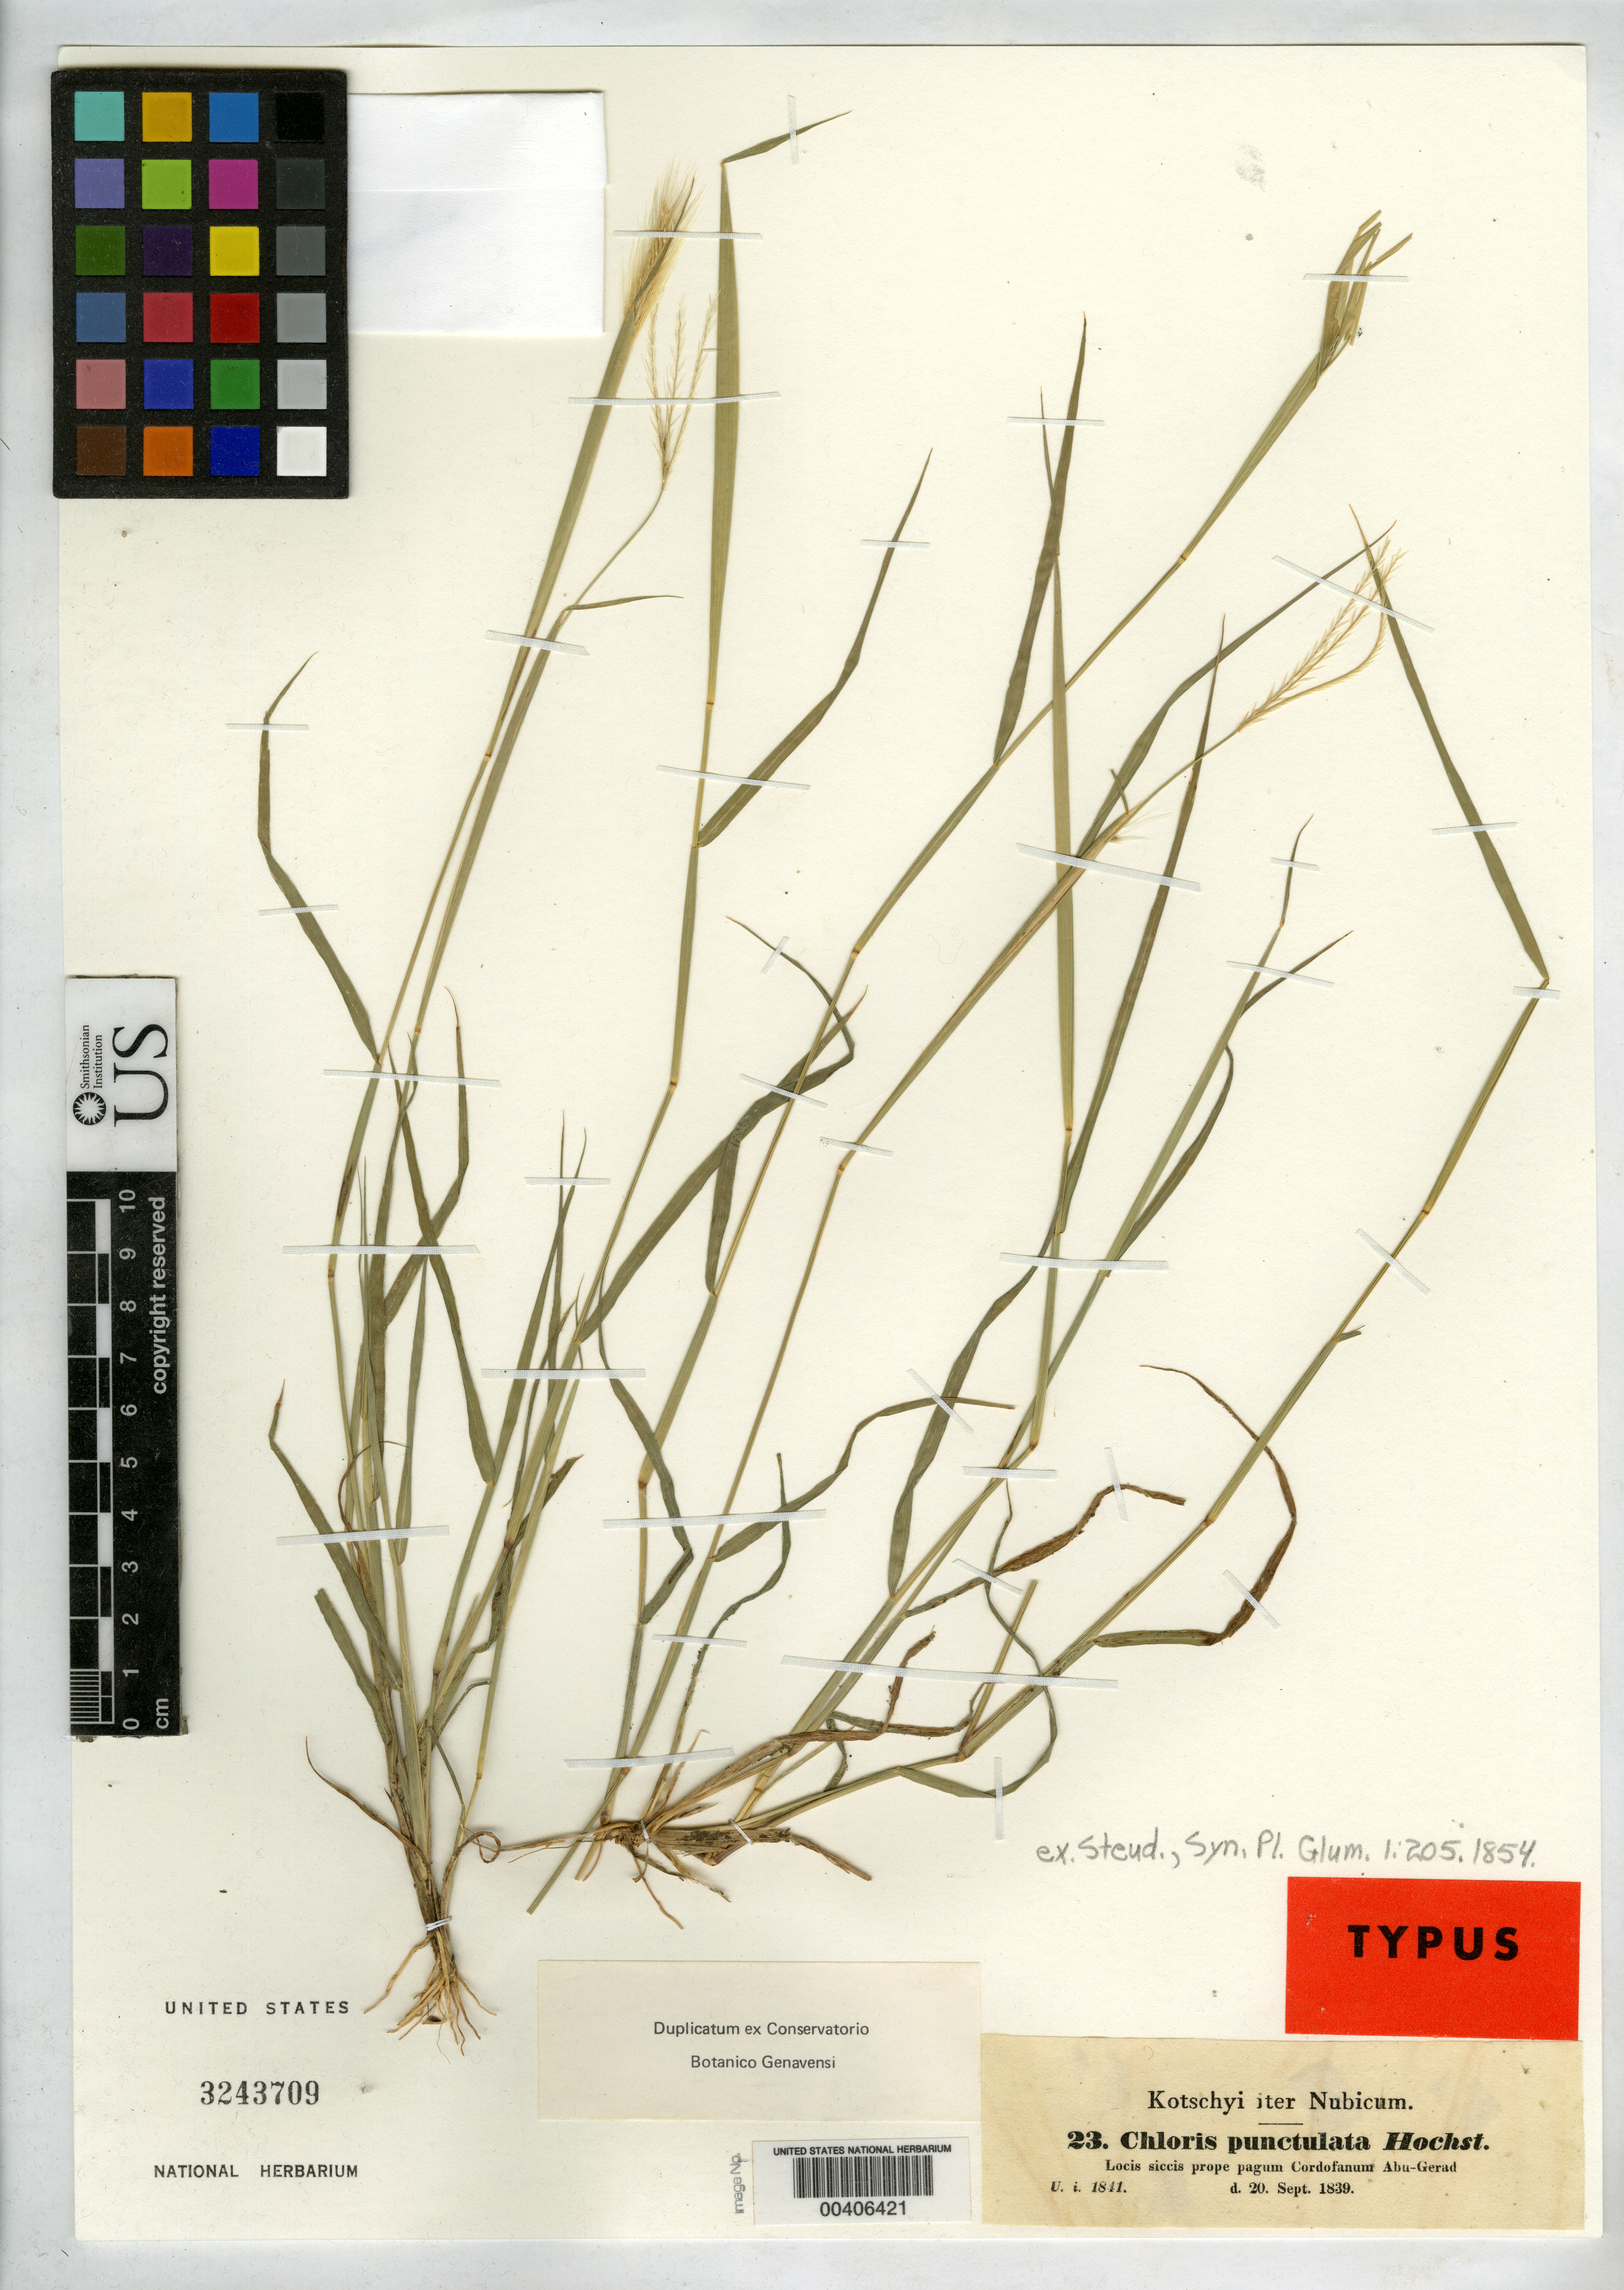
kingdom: Plantae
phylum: Tracheophyta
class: Liliopsida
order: Poales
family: Poaceae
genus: Chloris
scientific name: Chloris punctulata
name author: Hochst. ex Steud.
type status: Isotype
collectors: K. G. Kotschy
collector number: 23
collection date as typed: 20 Sep 1839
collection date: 1839-09-20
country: Sudan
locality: Locis Siccis prope Pagum Cordofanum Abu-Gerad.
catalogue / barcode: US 3243709